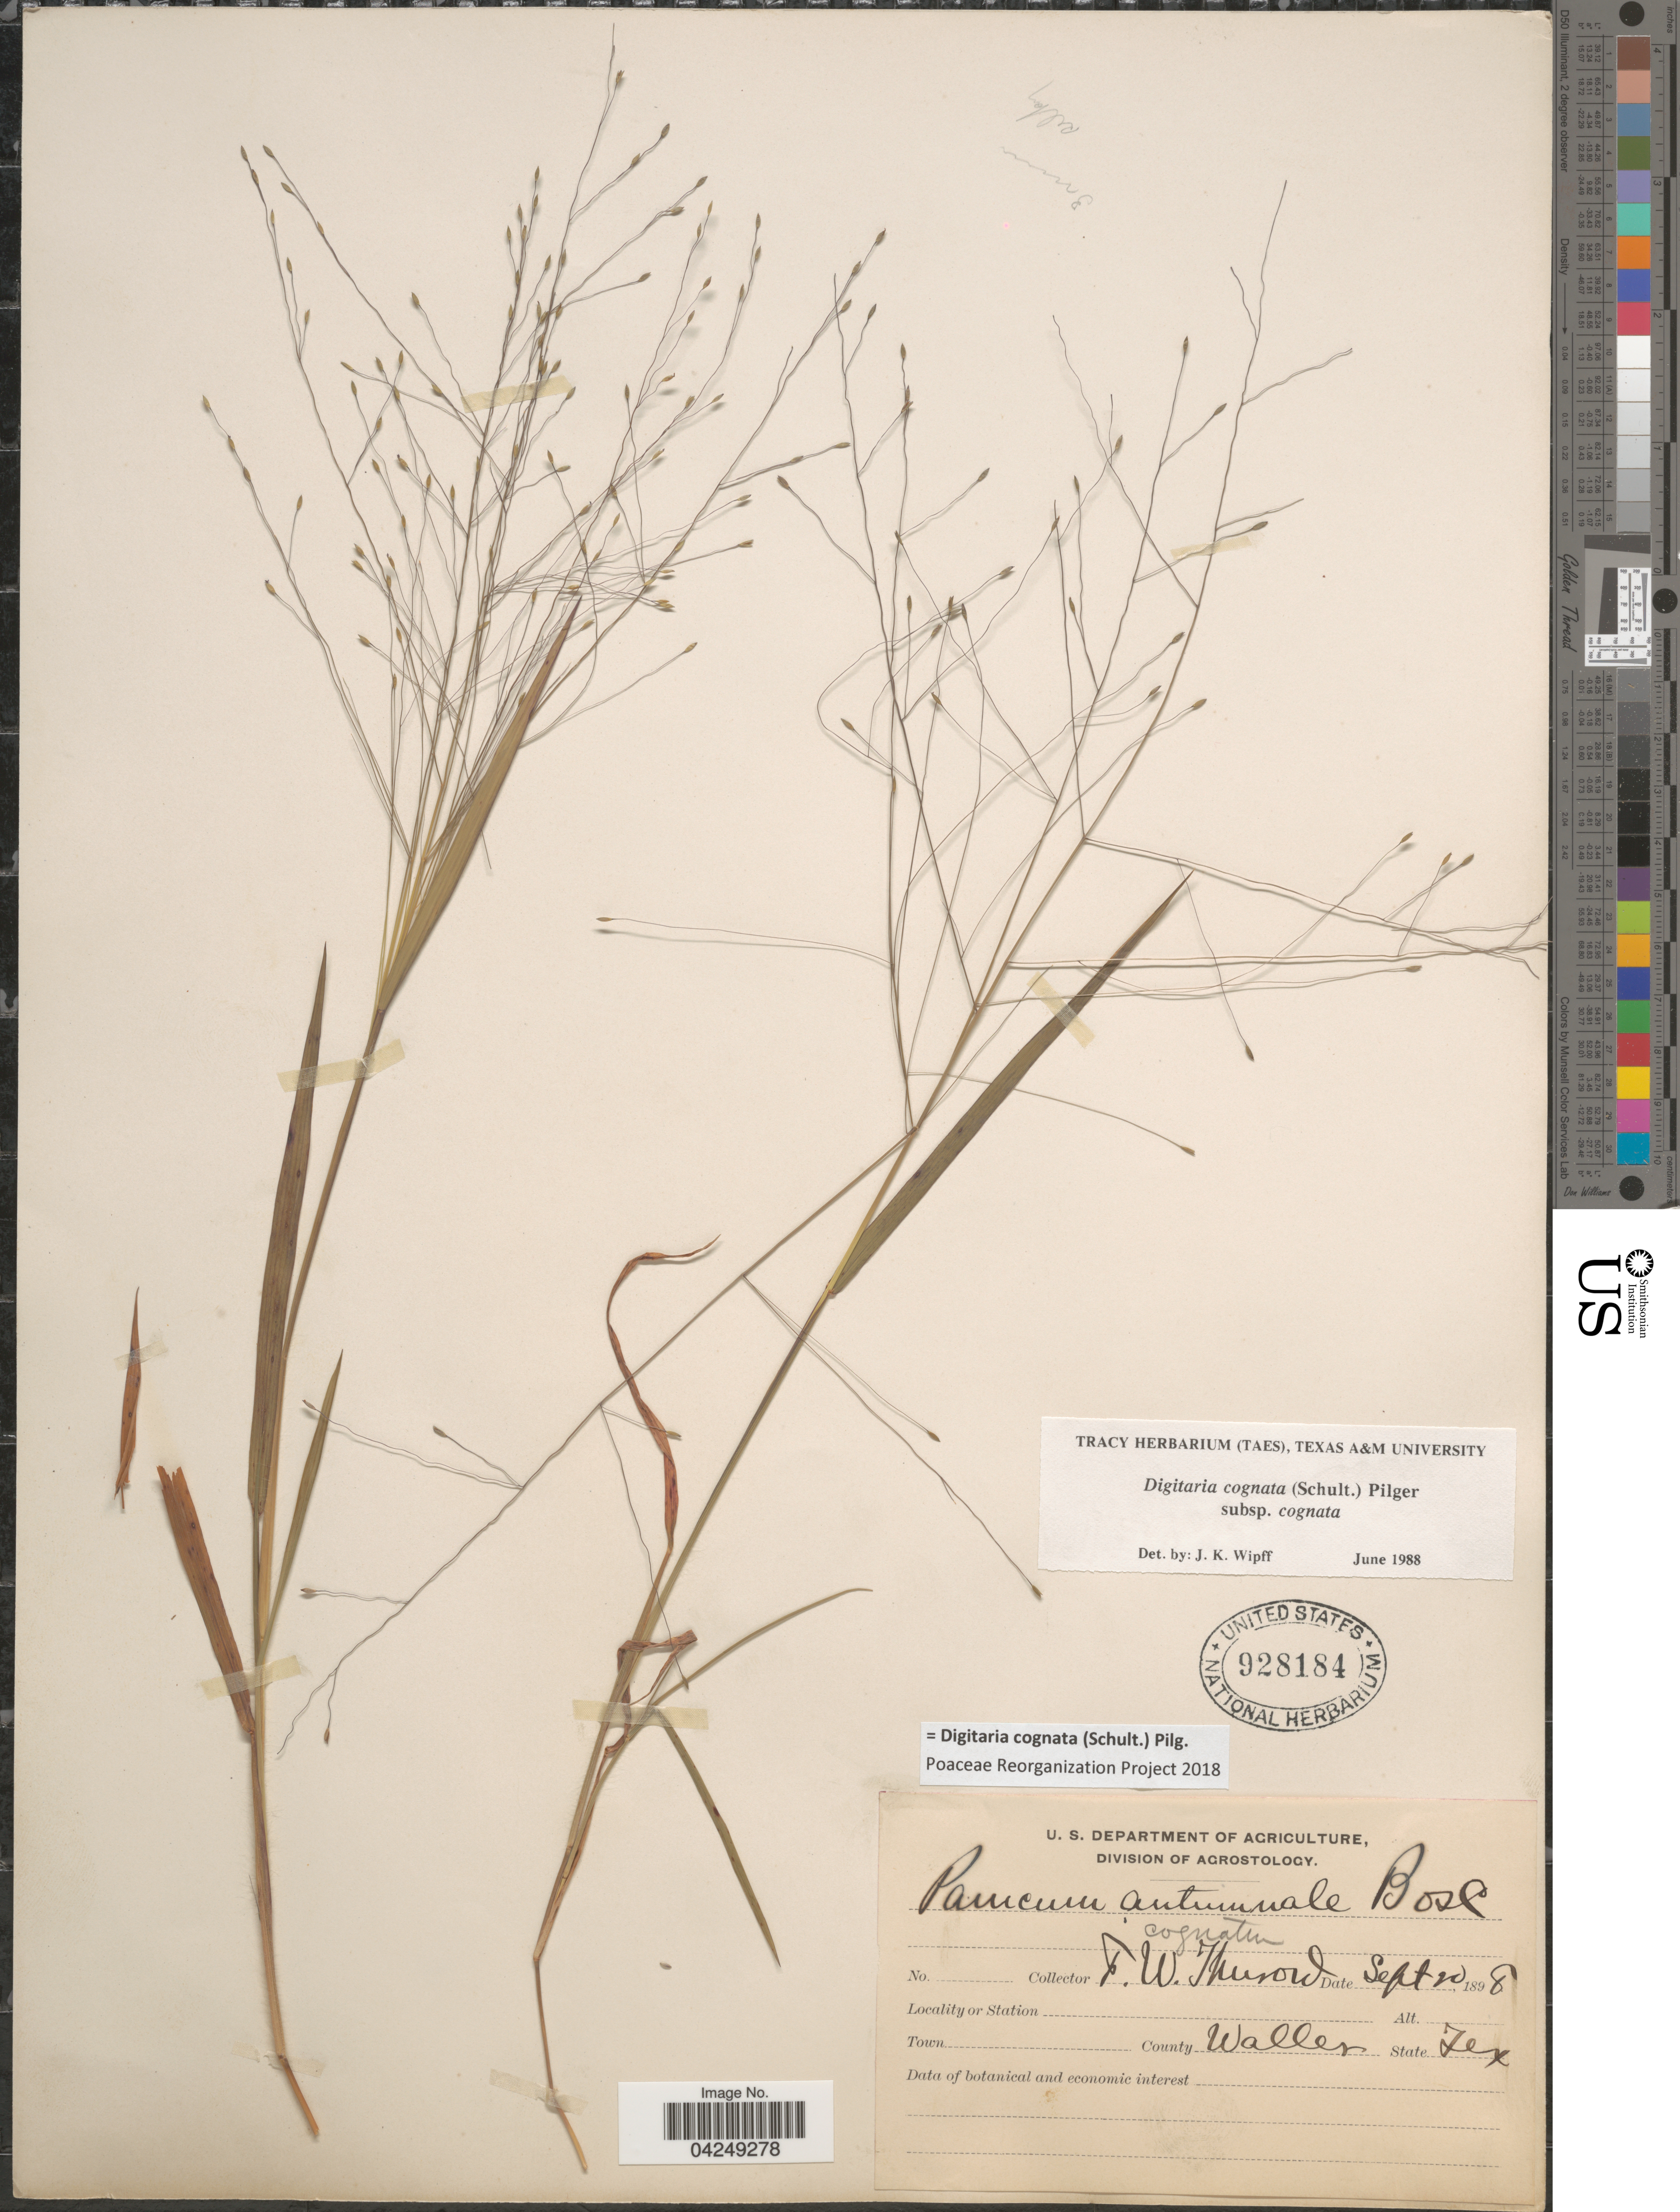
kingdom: Plantae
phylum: Tracheophyta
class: Liliopsida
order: Poales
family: Poaceae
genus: Digitaria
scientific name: Digitaria cognata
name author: (Scult.) Pilg.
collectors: F. W. Thurow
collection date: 1898-09-20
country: United States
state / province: Texas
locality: County Waller.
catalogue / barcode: US 928184